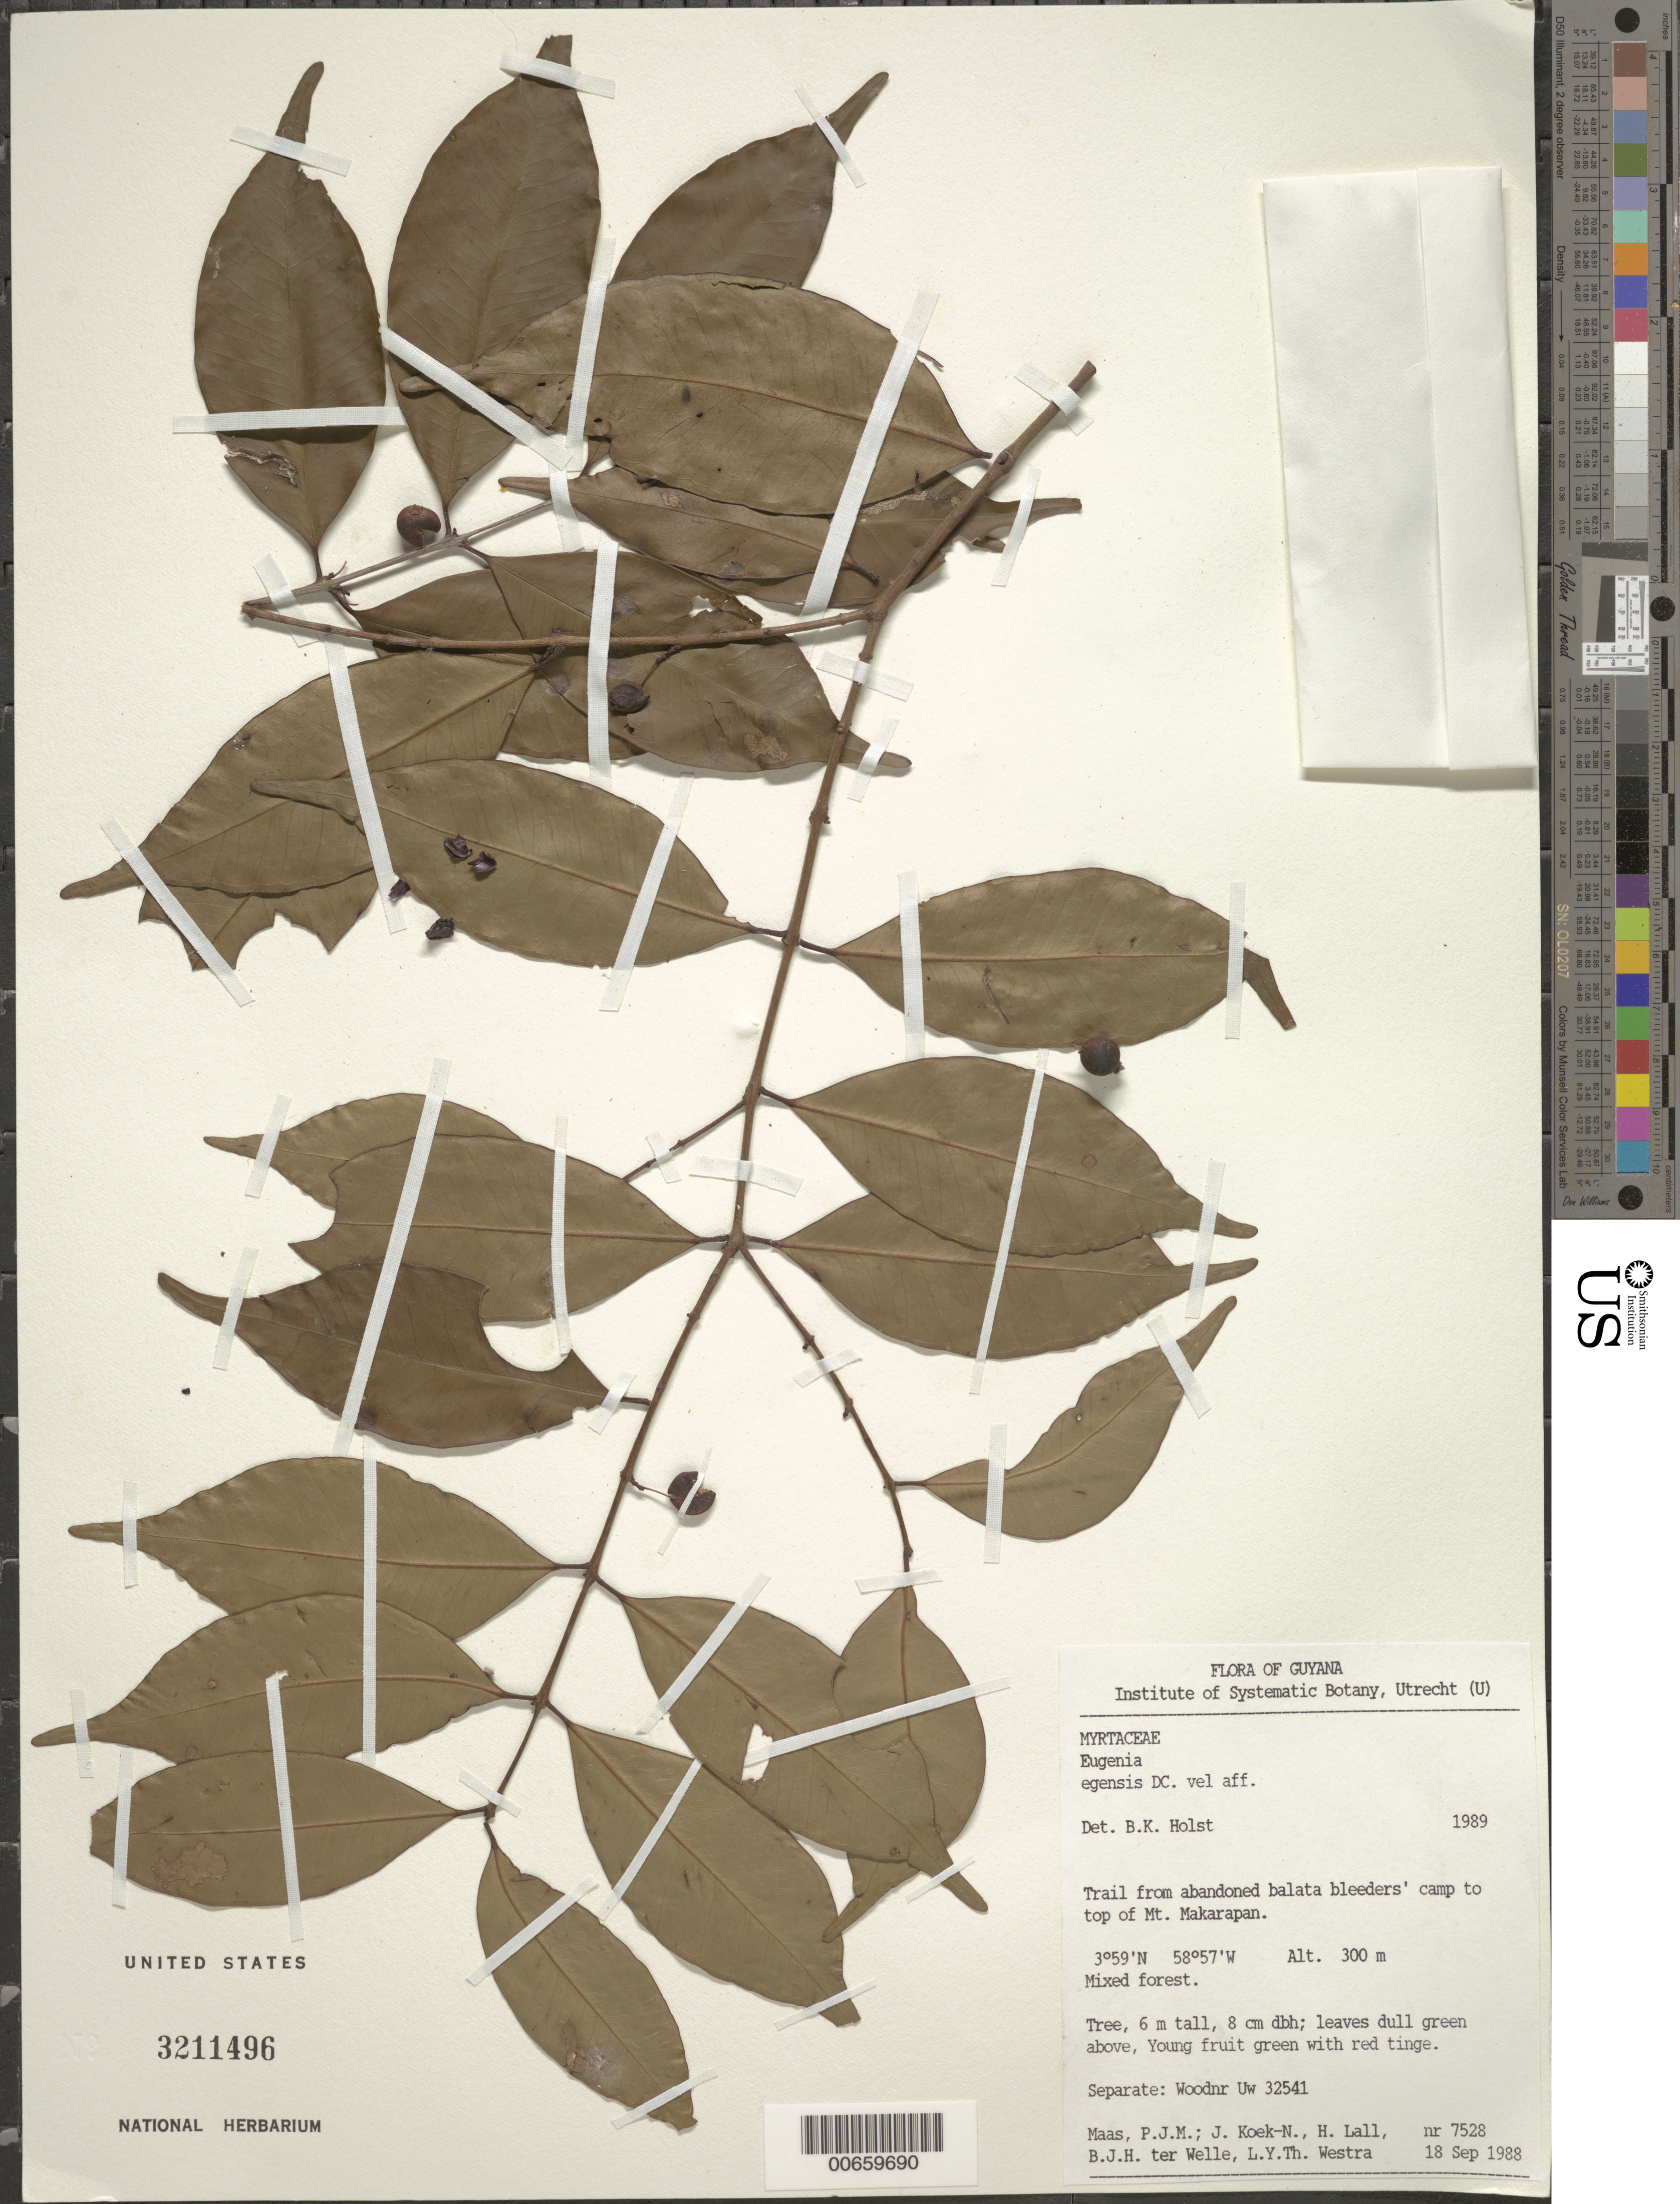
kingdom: Plantae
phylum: Tracheophyta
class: Magnoliopsida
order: Myrtales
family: Myrtaceae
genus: Eugenia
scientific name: Eugenia egensis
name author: DC.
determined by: Holst, Bruce K.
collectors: P. Maas, J. Koek-Noorman, H. Lall, B. Welle & L. Y. T. Westra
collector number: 7528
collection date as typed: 18-Sep-88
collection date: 1988-09-18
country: Guyana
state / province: U. Takutu-U. Essequibo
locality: Mt. Makarapan, trail from abandoned balata bleeder camp to top of mt.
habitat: Mixed forest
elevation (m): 300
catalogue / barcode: US 3211496